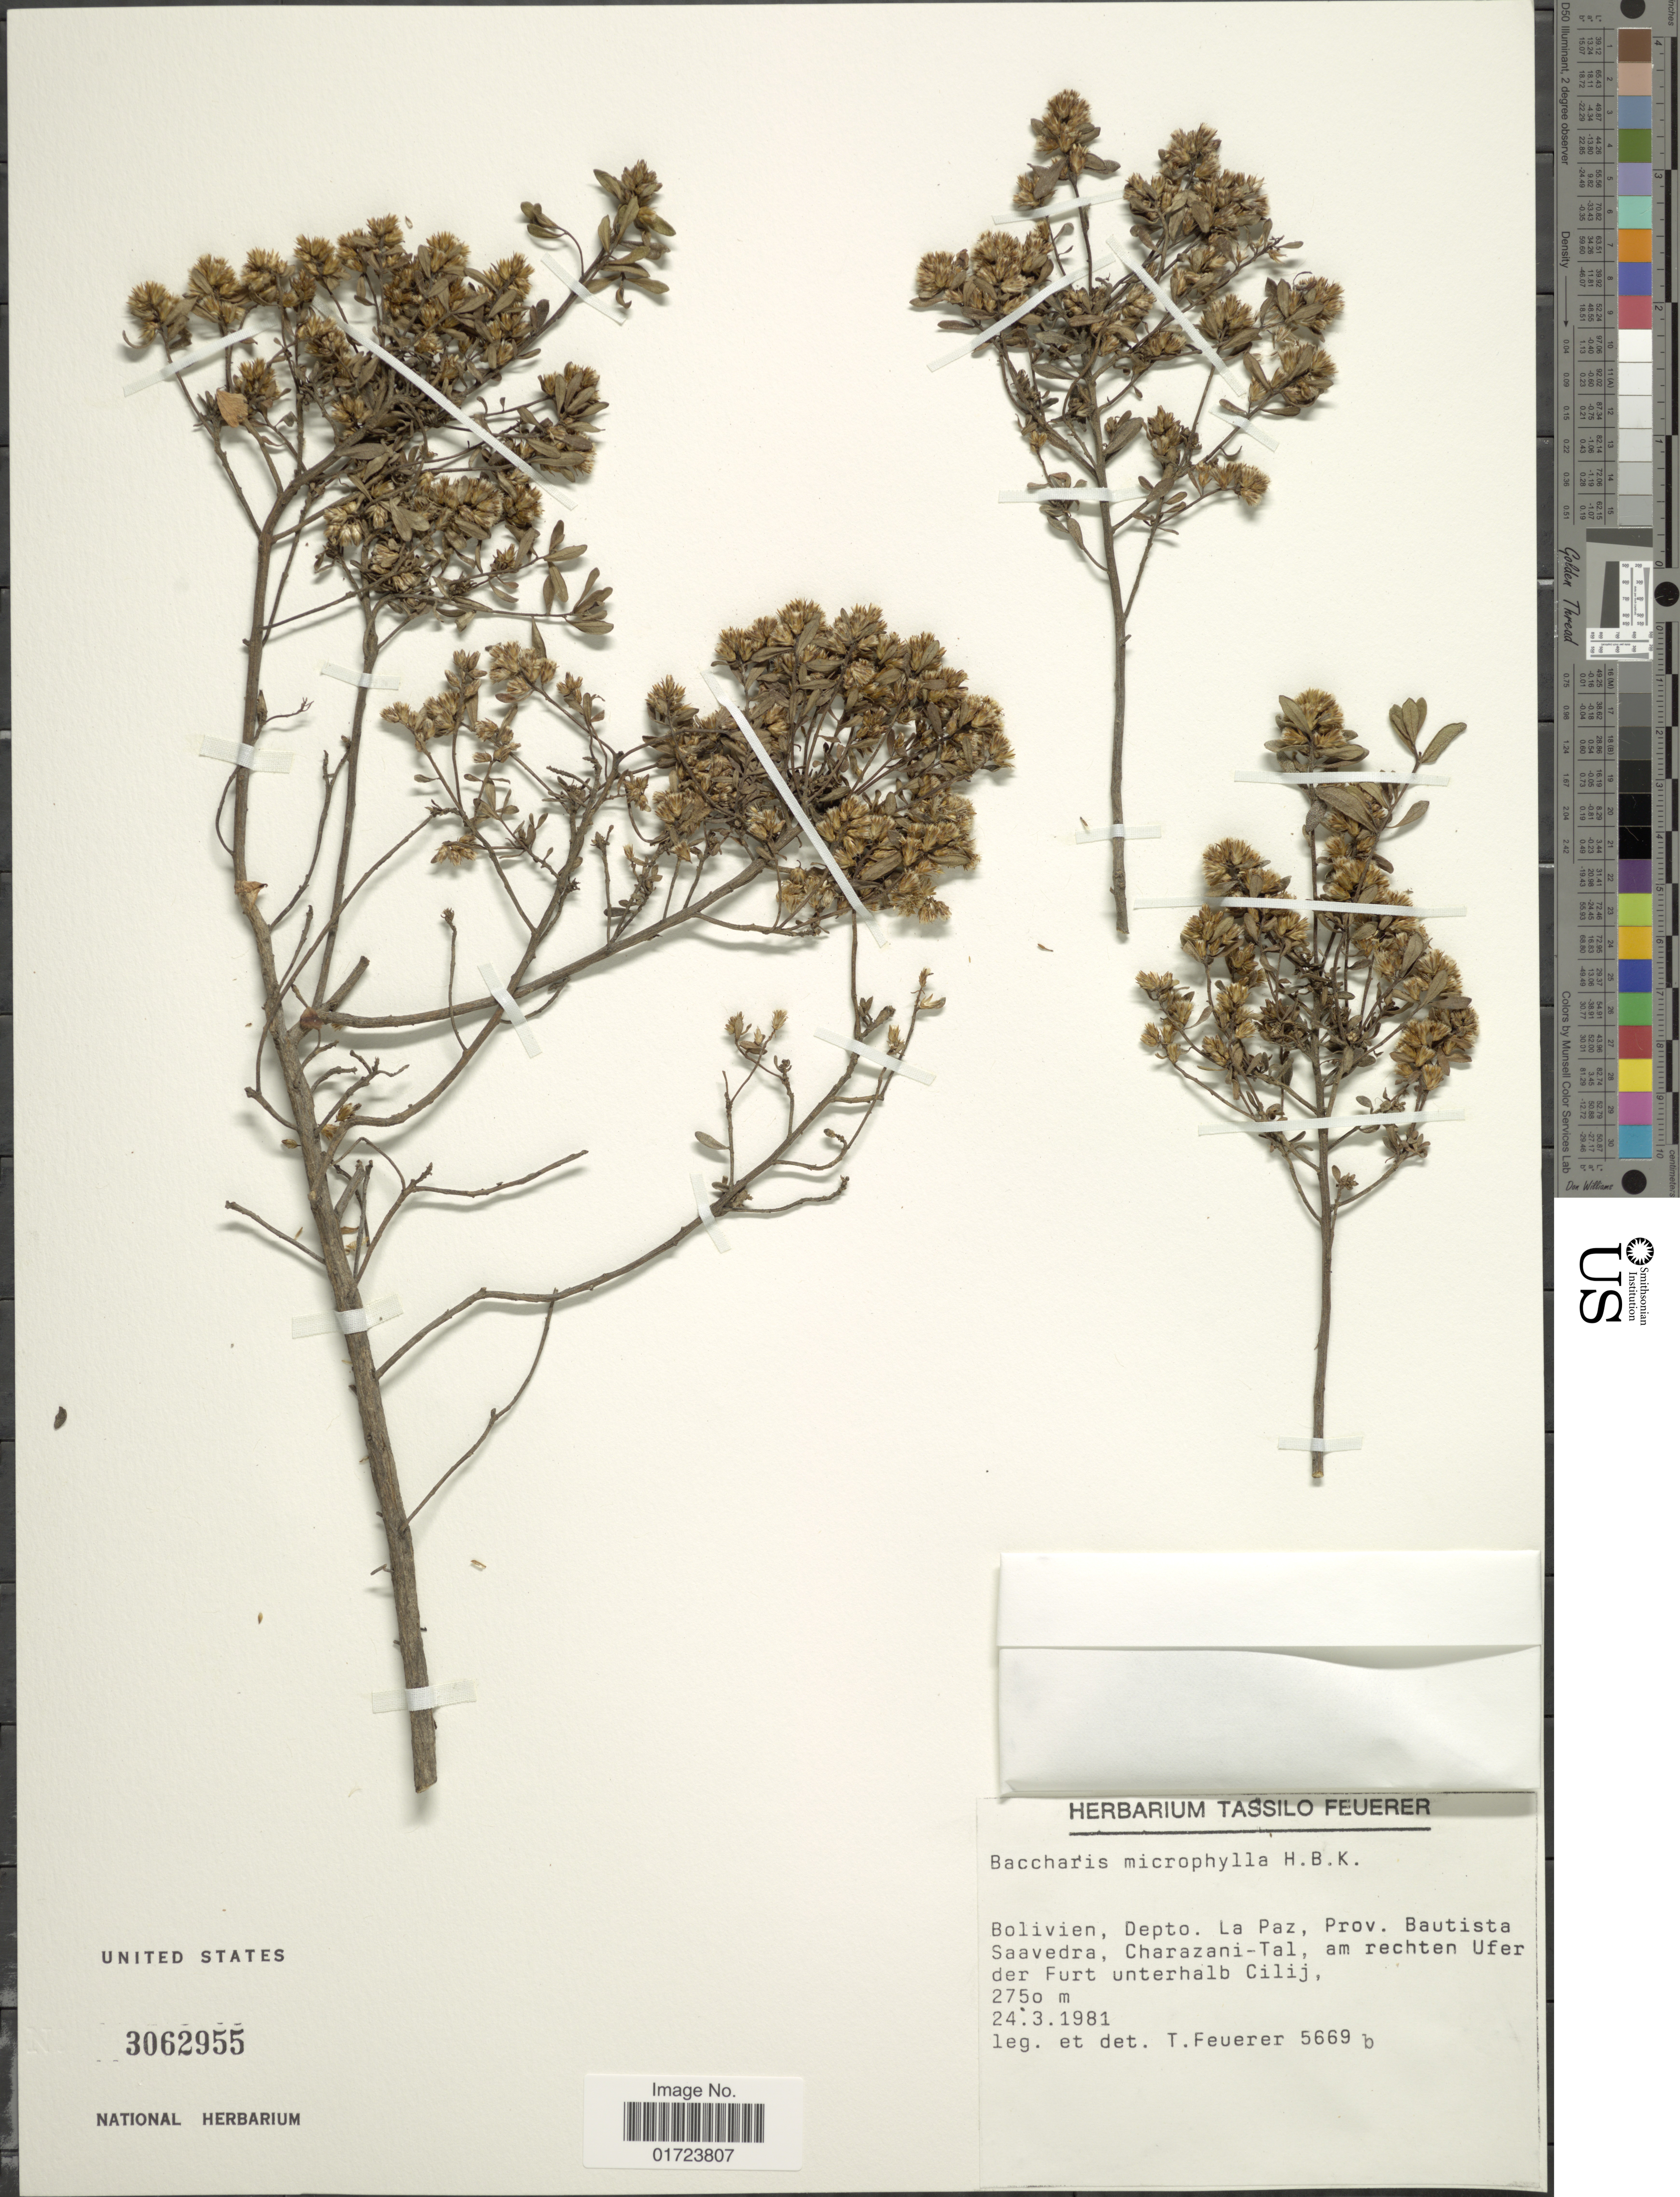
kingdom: Plantae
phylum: Tracheophyta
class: Magnoliopsida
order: Asterales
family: Asteraceae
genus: Baccharis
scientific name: Baccharis tricuneata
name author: (L. f.) Pers.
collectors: T. Feuerer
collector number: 5669b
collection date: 1981-03-24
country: Bolivia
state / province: La Paz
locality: Bolivien, Depto. La Paz, Prov. Bautista Saavedra, Charazani-Tal, am rechter Ufer der Furt unterhalb Ciliij.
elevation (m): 2750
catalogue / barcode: US 3062955